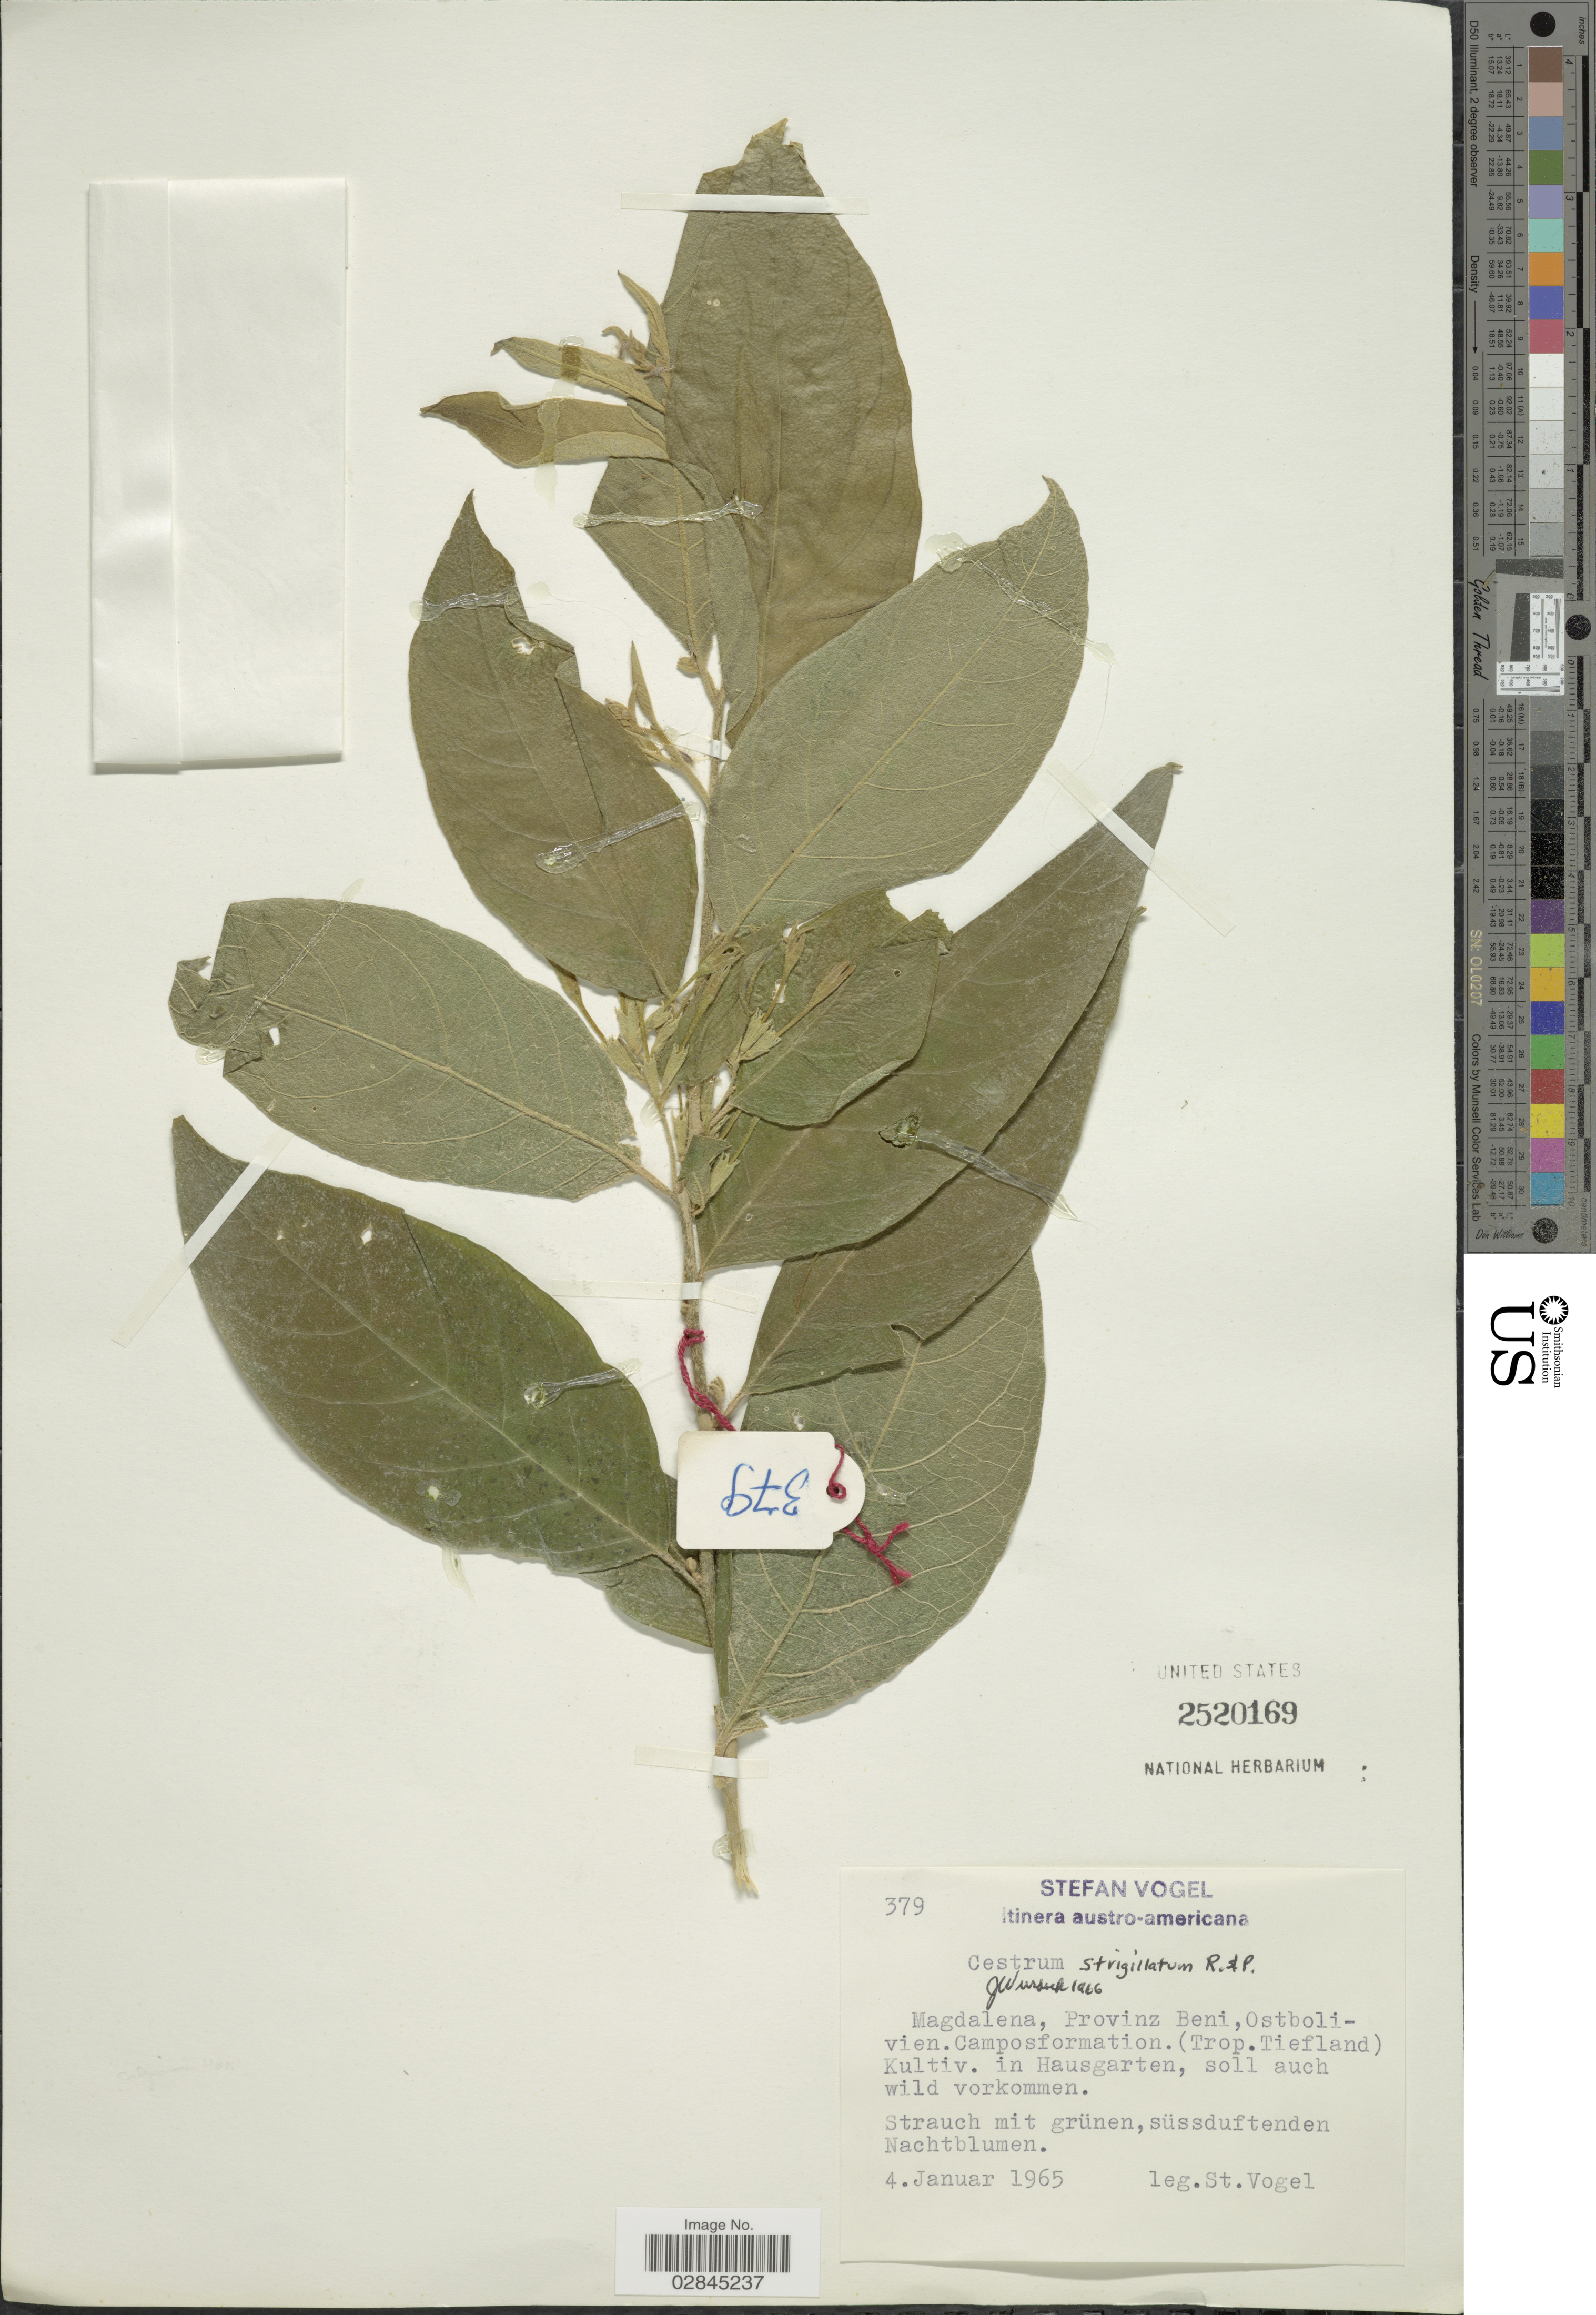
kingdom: Plantae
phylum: Tracheophyta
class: Magnoliopsida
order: Solanales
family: Solanaceae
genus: Cestrum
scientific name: Cestrum strigillatum var. calycinum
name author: Ruiz & Pav.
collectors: S. Vogel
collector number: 379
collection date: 1965-01-04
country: Bolivia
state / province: Beni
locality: Magdalena, Ostbolivien. Camposformation. (Trop. Tiedland), in Hausgarten.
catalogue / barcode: US 2520169